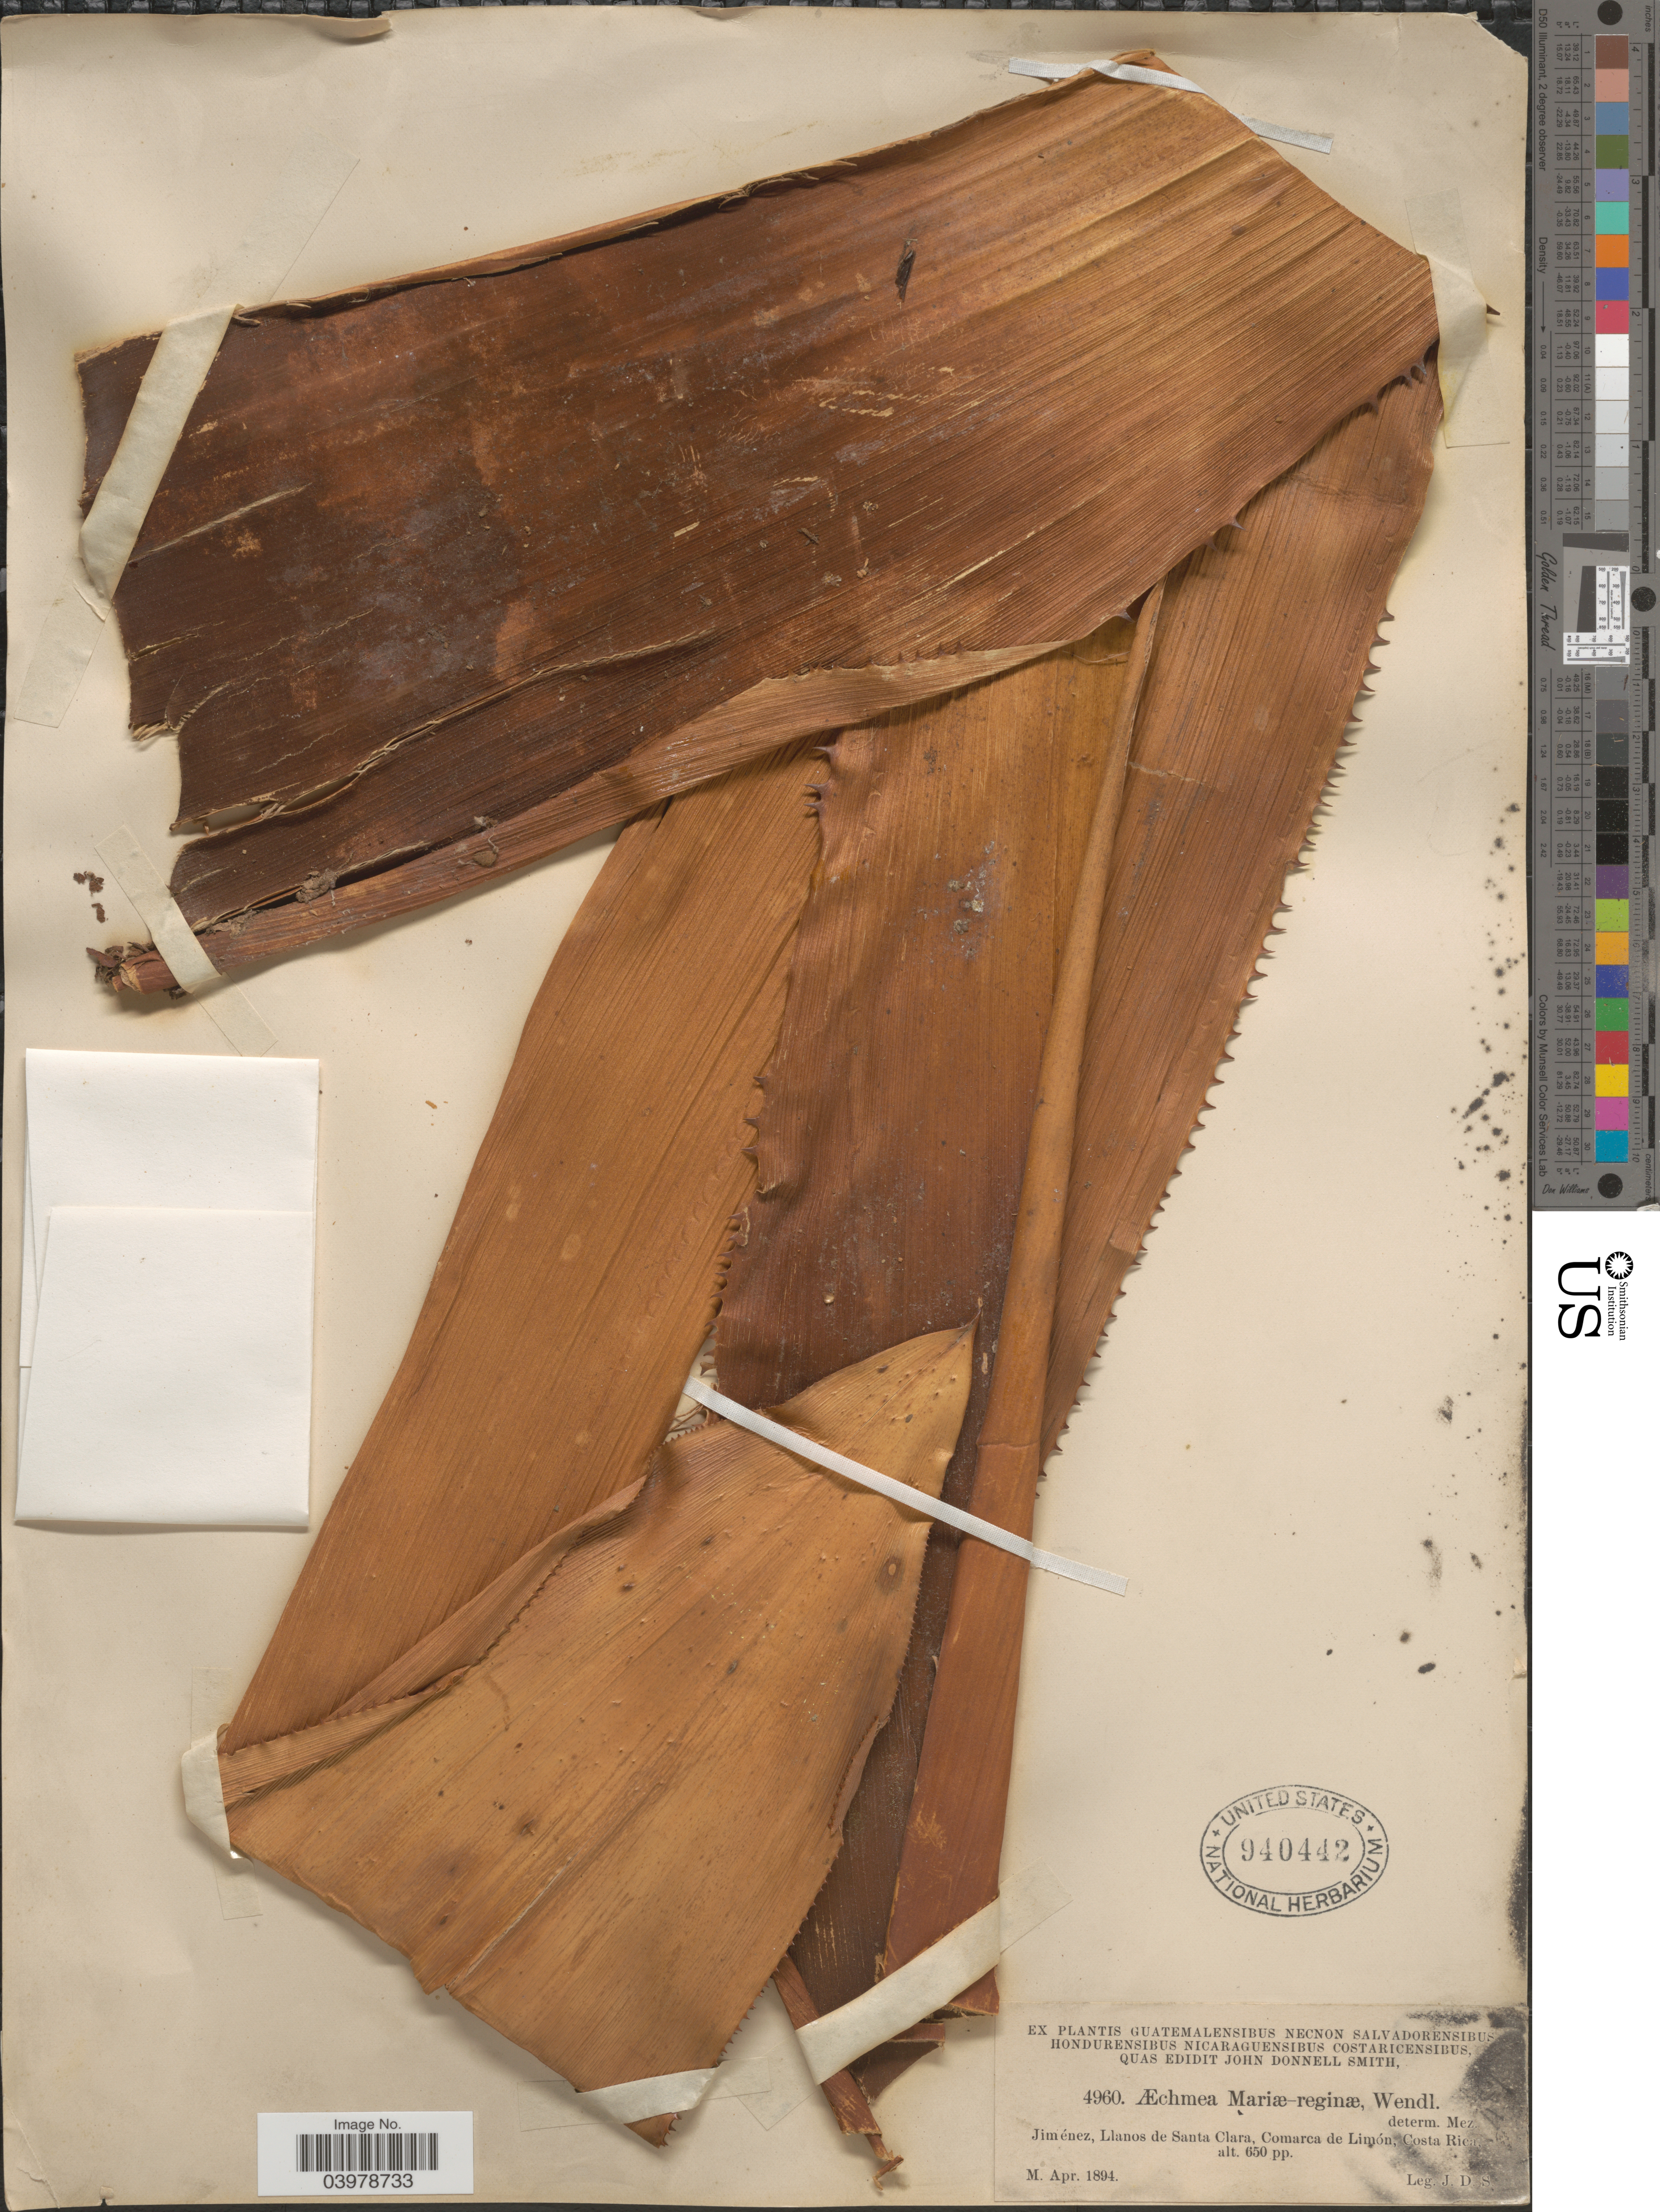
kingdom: Plantae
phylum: Tracheophyta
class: Liliopsida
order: Poales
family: Bromeliaceae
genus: Aechmea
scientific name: Aechmea mariae-reginae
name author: H. Wendl.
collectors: J. Donnell Smith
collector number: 4960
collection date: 1894-04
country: Costa Rica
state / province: Limón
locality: Jiménez, Llanos de Santa Clara, Comarca de Limón.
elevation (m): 198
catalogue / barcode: US 940442